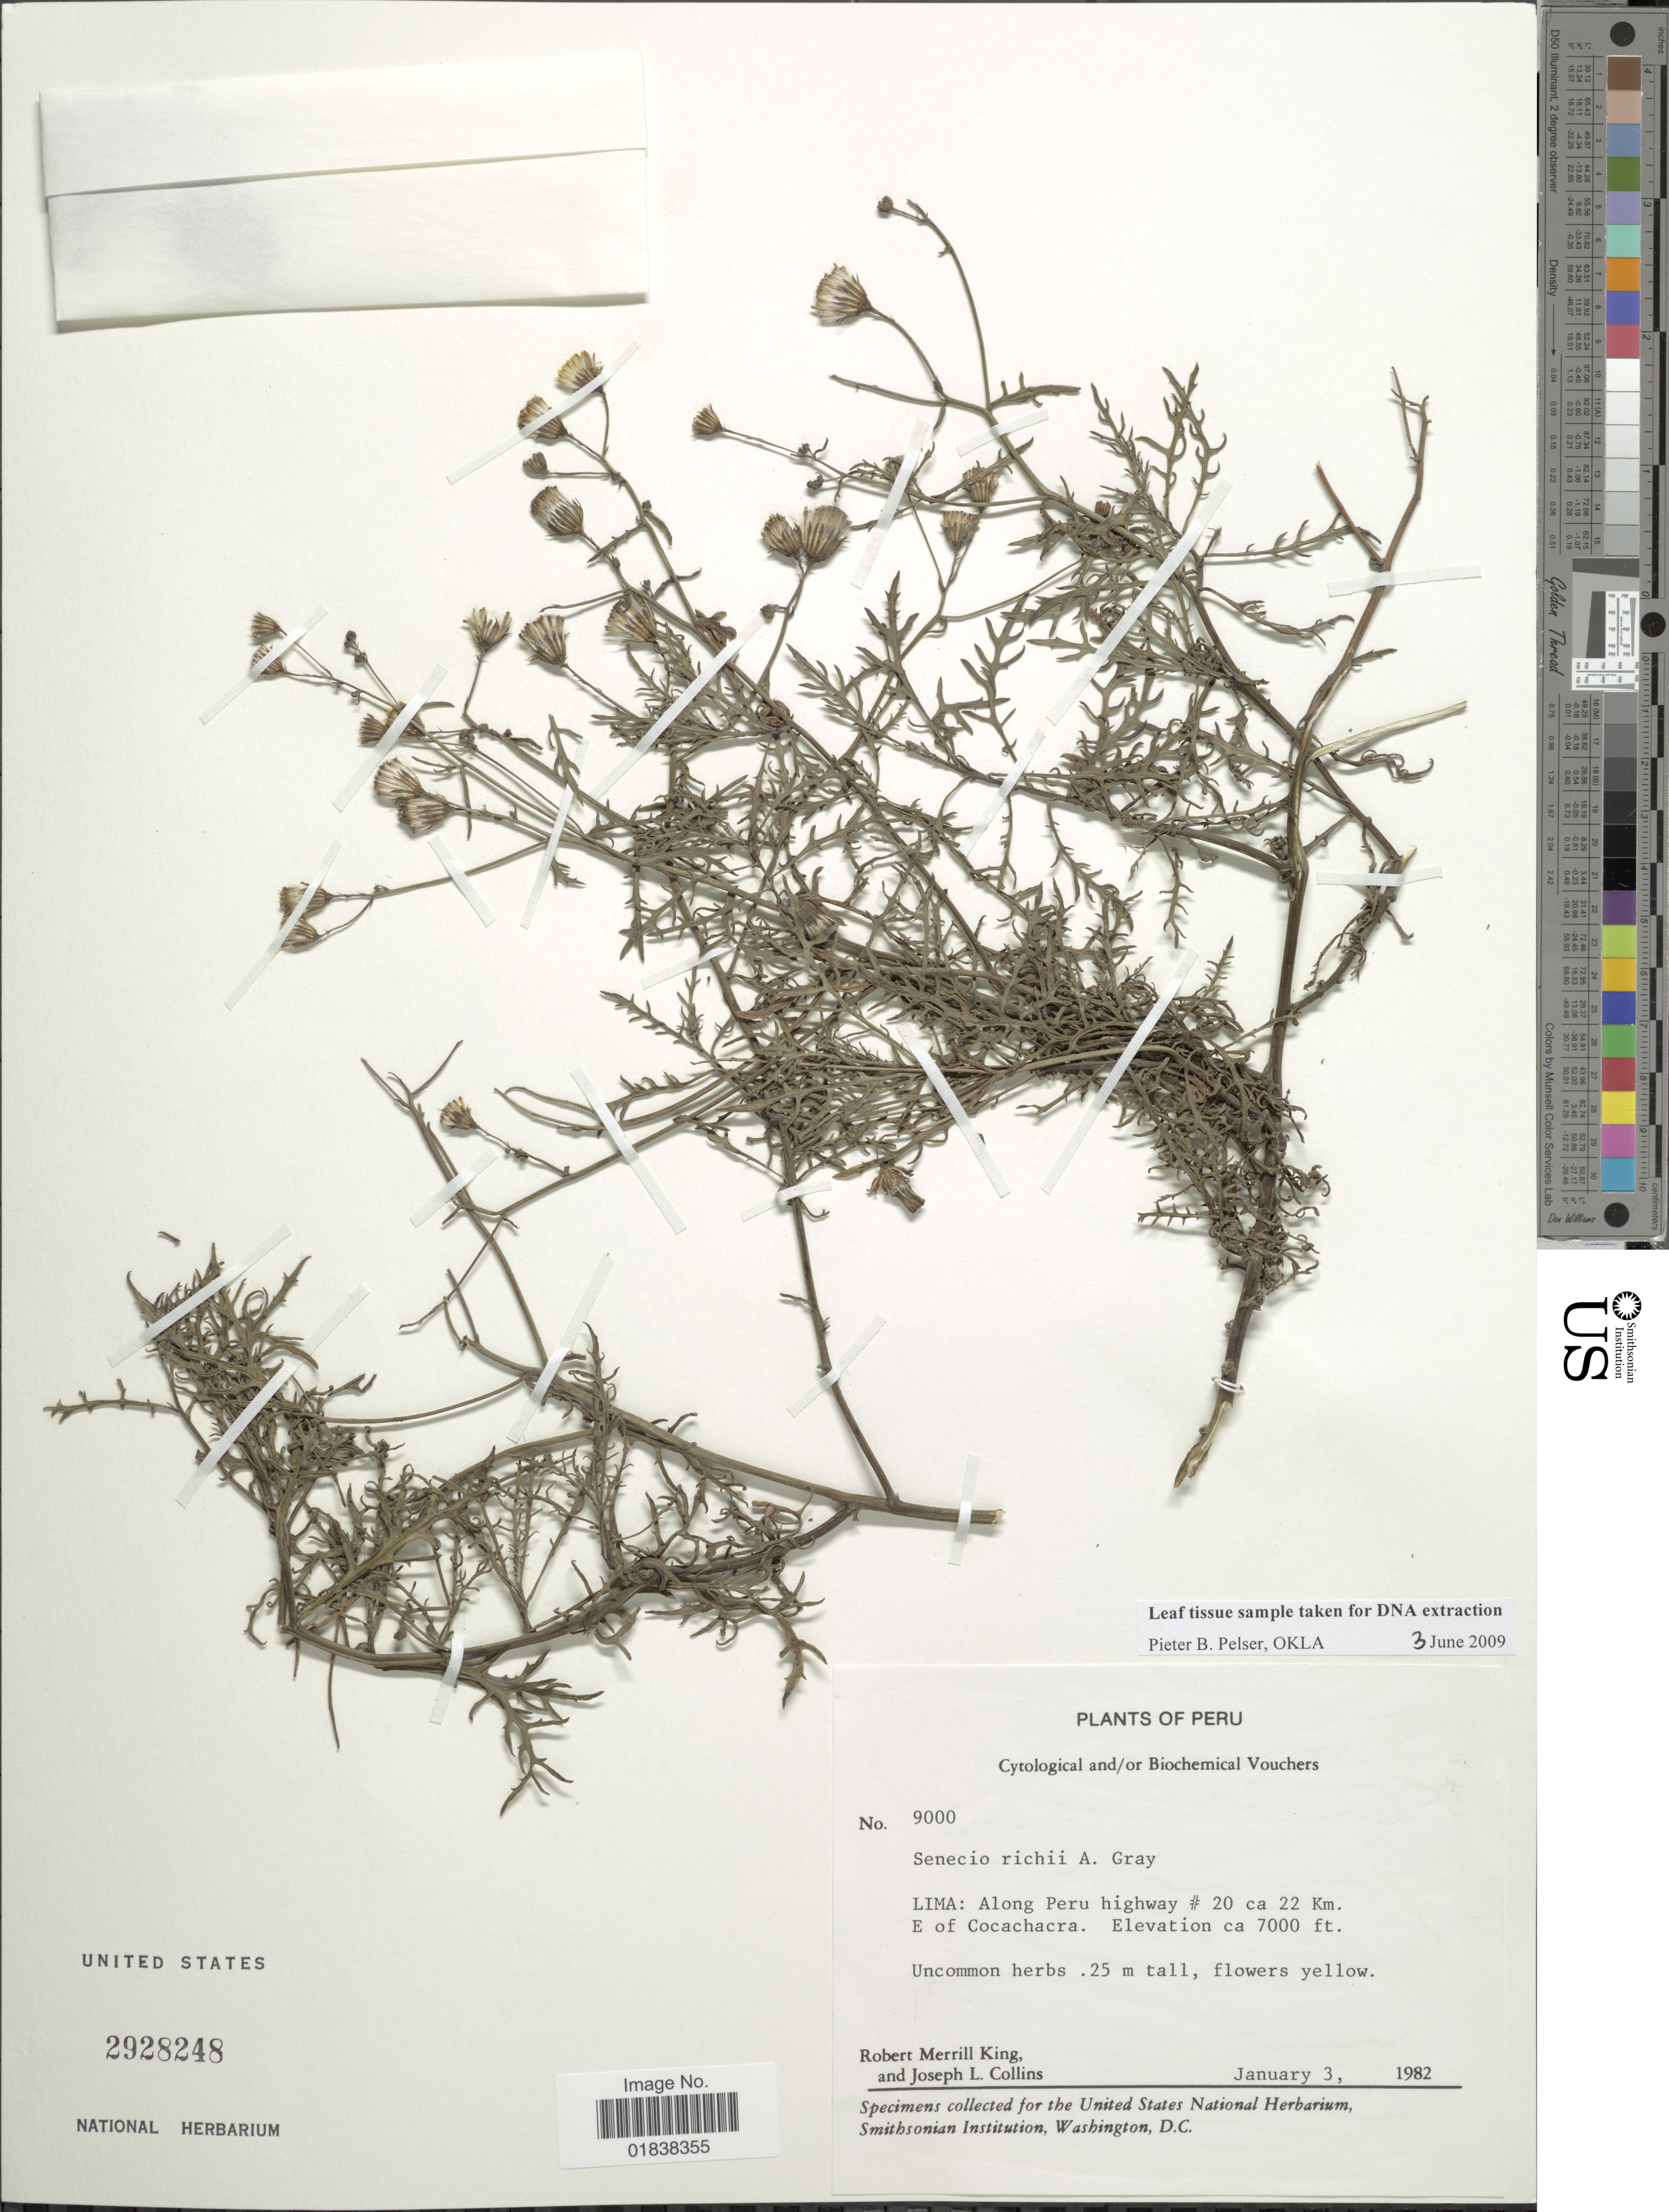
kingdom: Plantae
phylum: Tracheophyta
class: Magnoliopsida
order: Asterales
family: Asteraceae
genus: Senecio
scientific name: Senecio richii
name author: A. Gray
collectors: R. M. King & J. L. Collins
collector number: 9000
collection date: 1982-01-03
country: Peru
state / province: Lima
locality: Along Peru Highway # 20 ca 22 km E of Cocachacra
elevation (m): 2134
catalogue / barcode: US 2928248